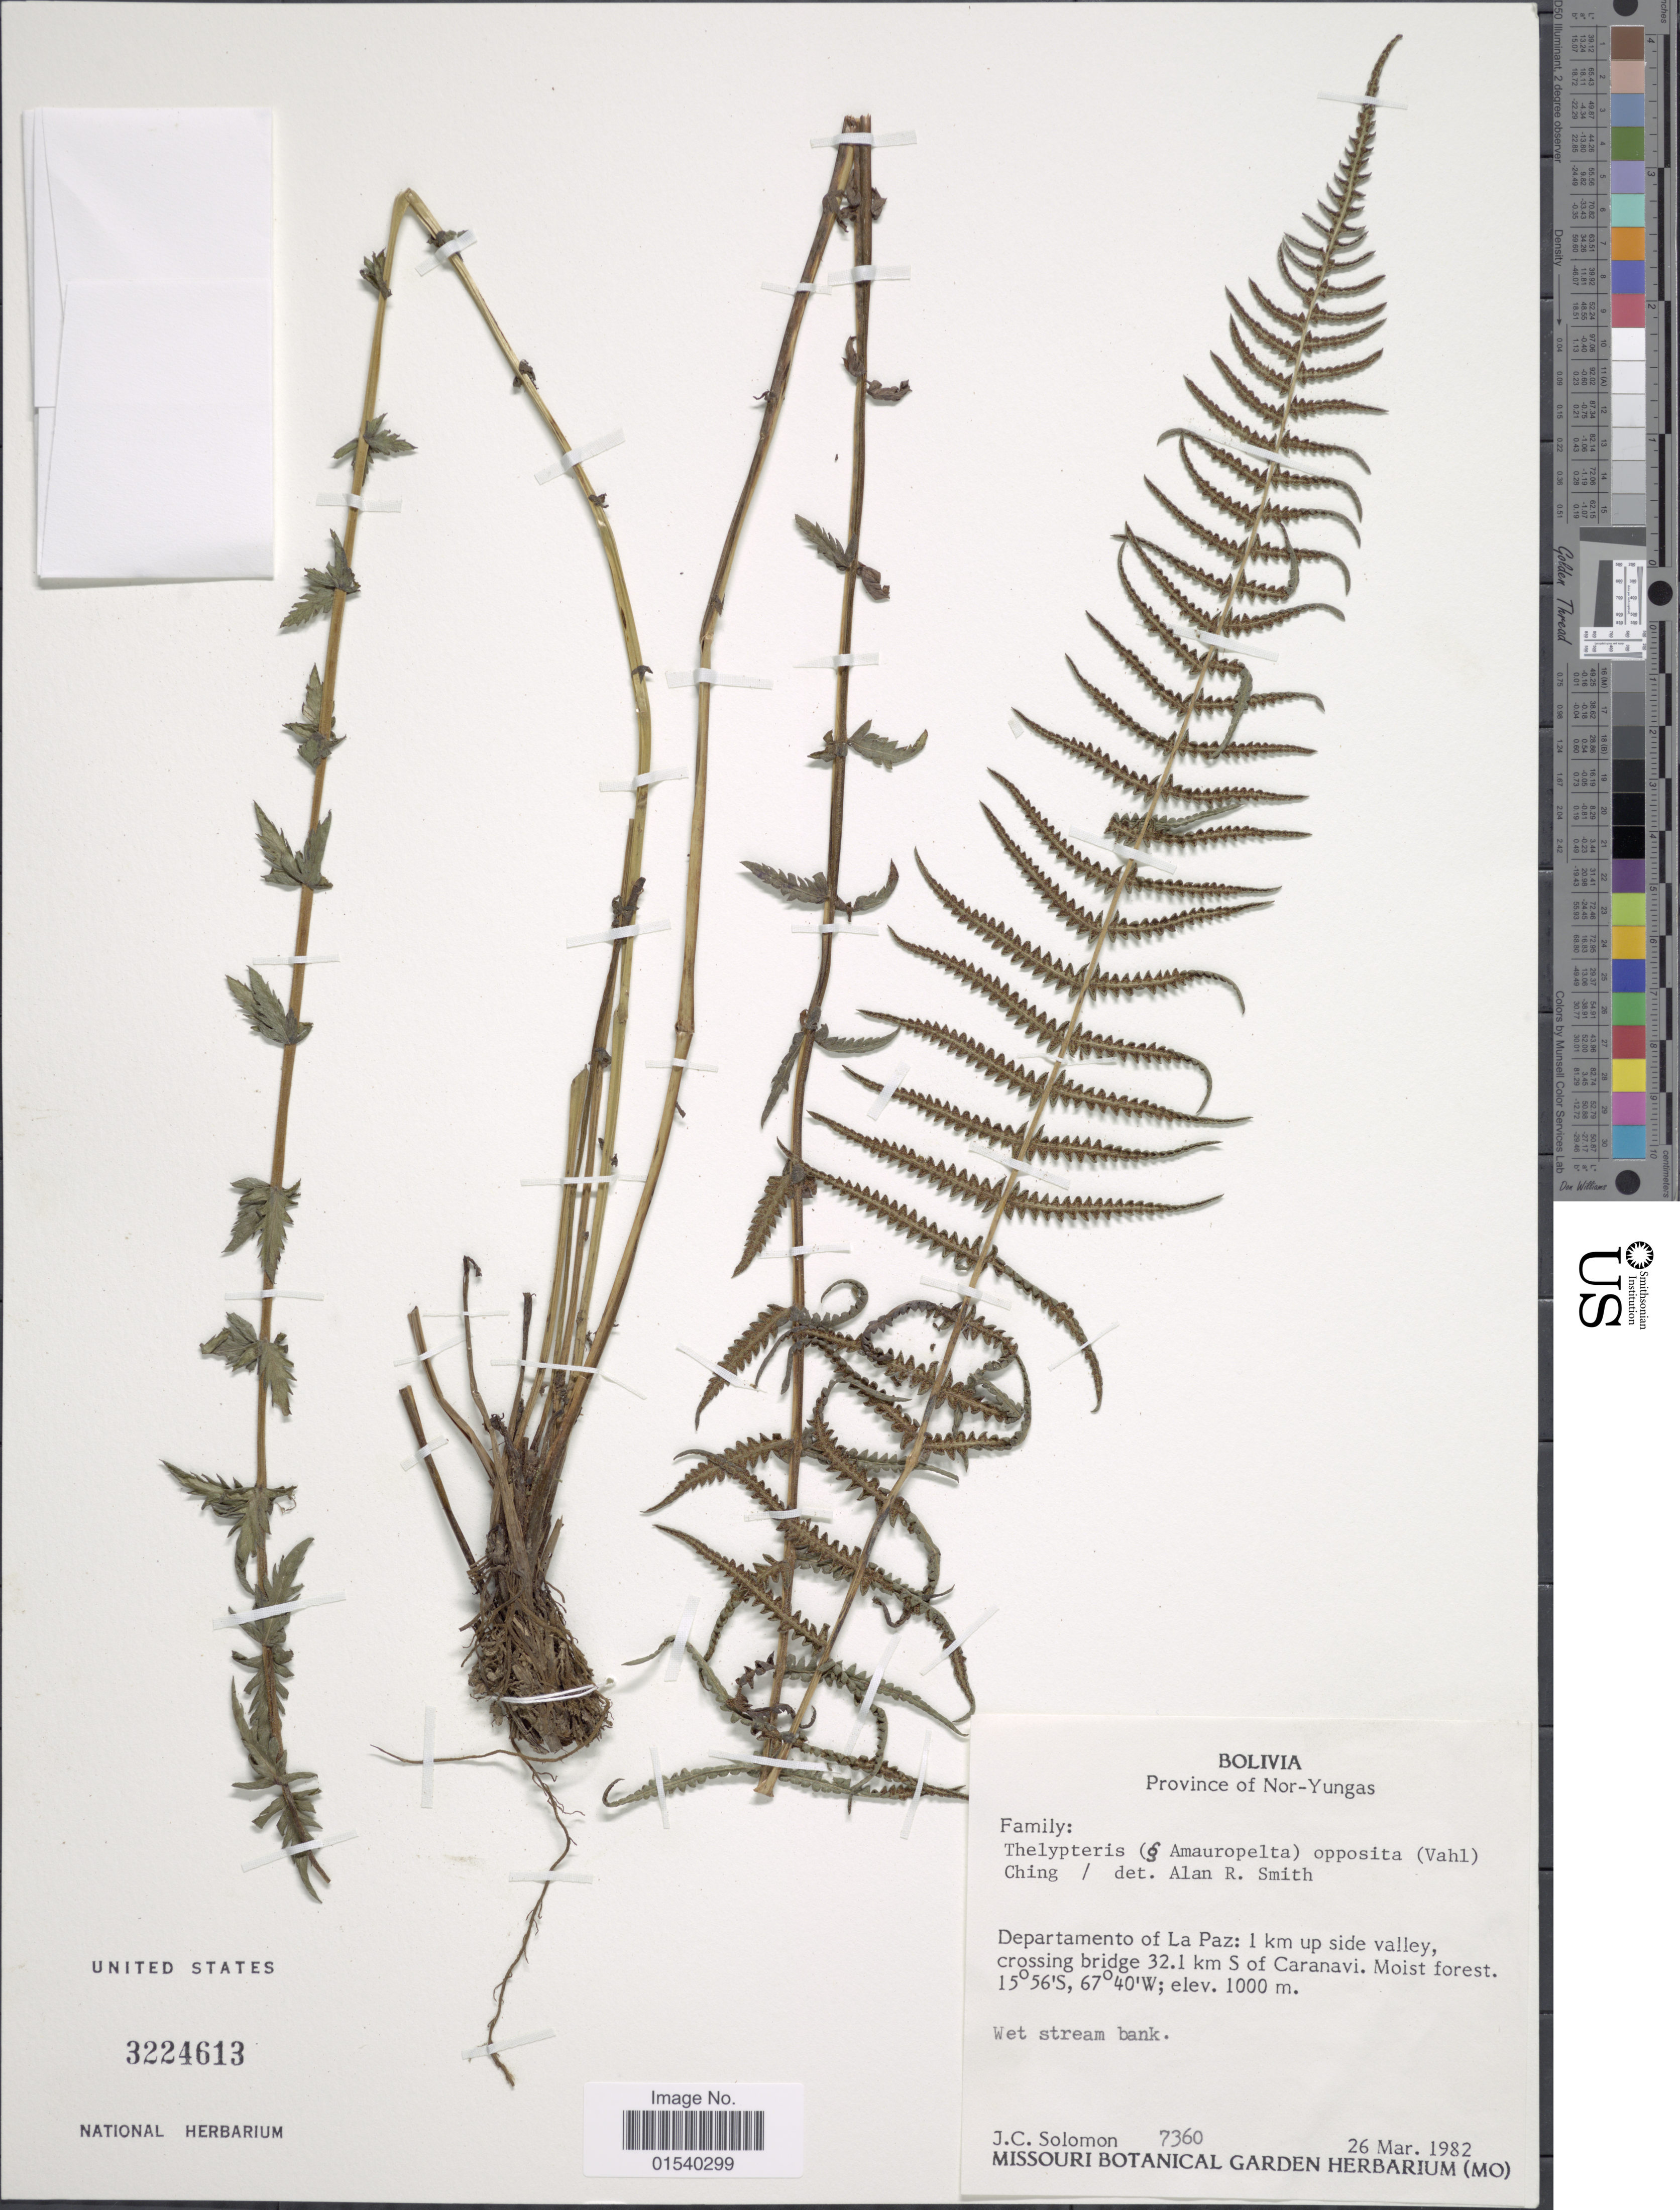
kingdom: Plantae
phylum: Tracheophyta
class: Polypodiopsida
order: Polypodiales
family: Thelypteridaceae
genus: Amauropelta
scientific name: Amauropelta opposita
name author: (Vahl) Pic. Serm.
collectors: J. C. Solomon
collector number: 7360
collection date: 1982-03-26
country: Bolivia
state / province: La Paz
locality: Province of Nor-Yungas, Departamento of La Paz: 1 km up side valley, crossing bridge 32.1 km S of Caranavi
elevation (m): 1000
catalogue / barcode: US 3224613